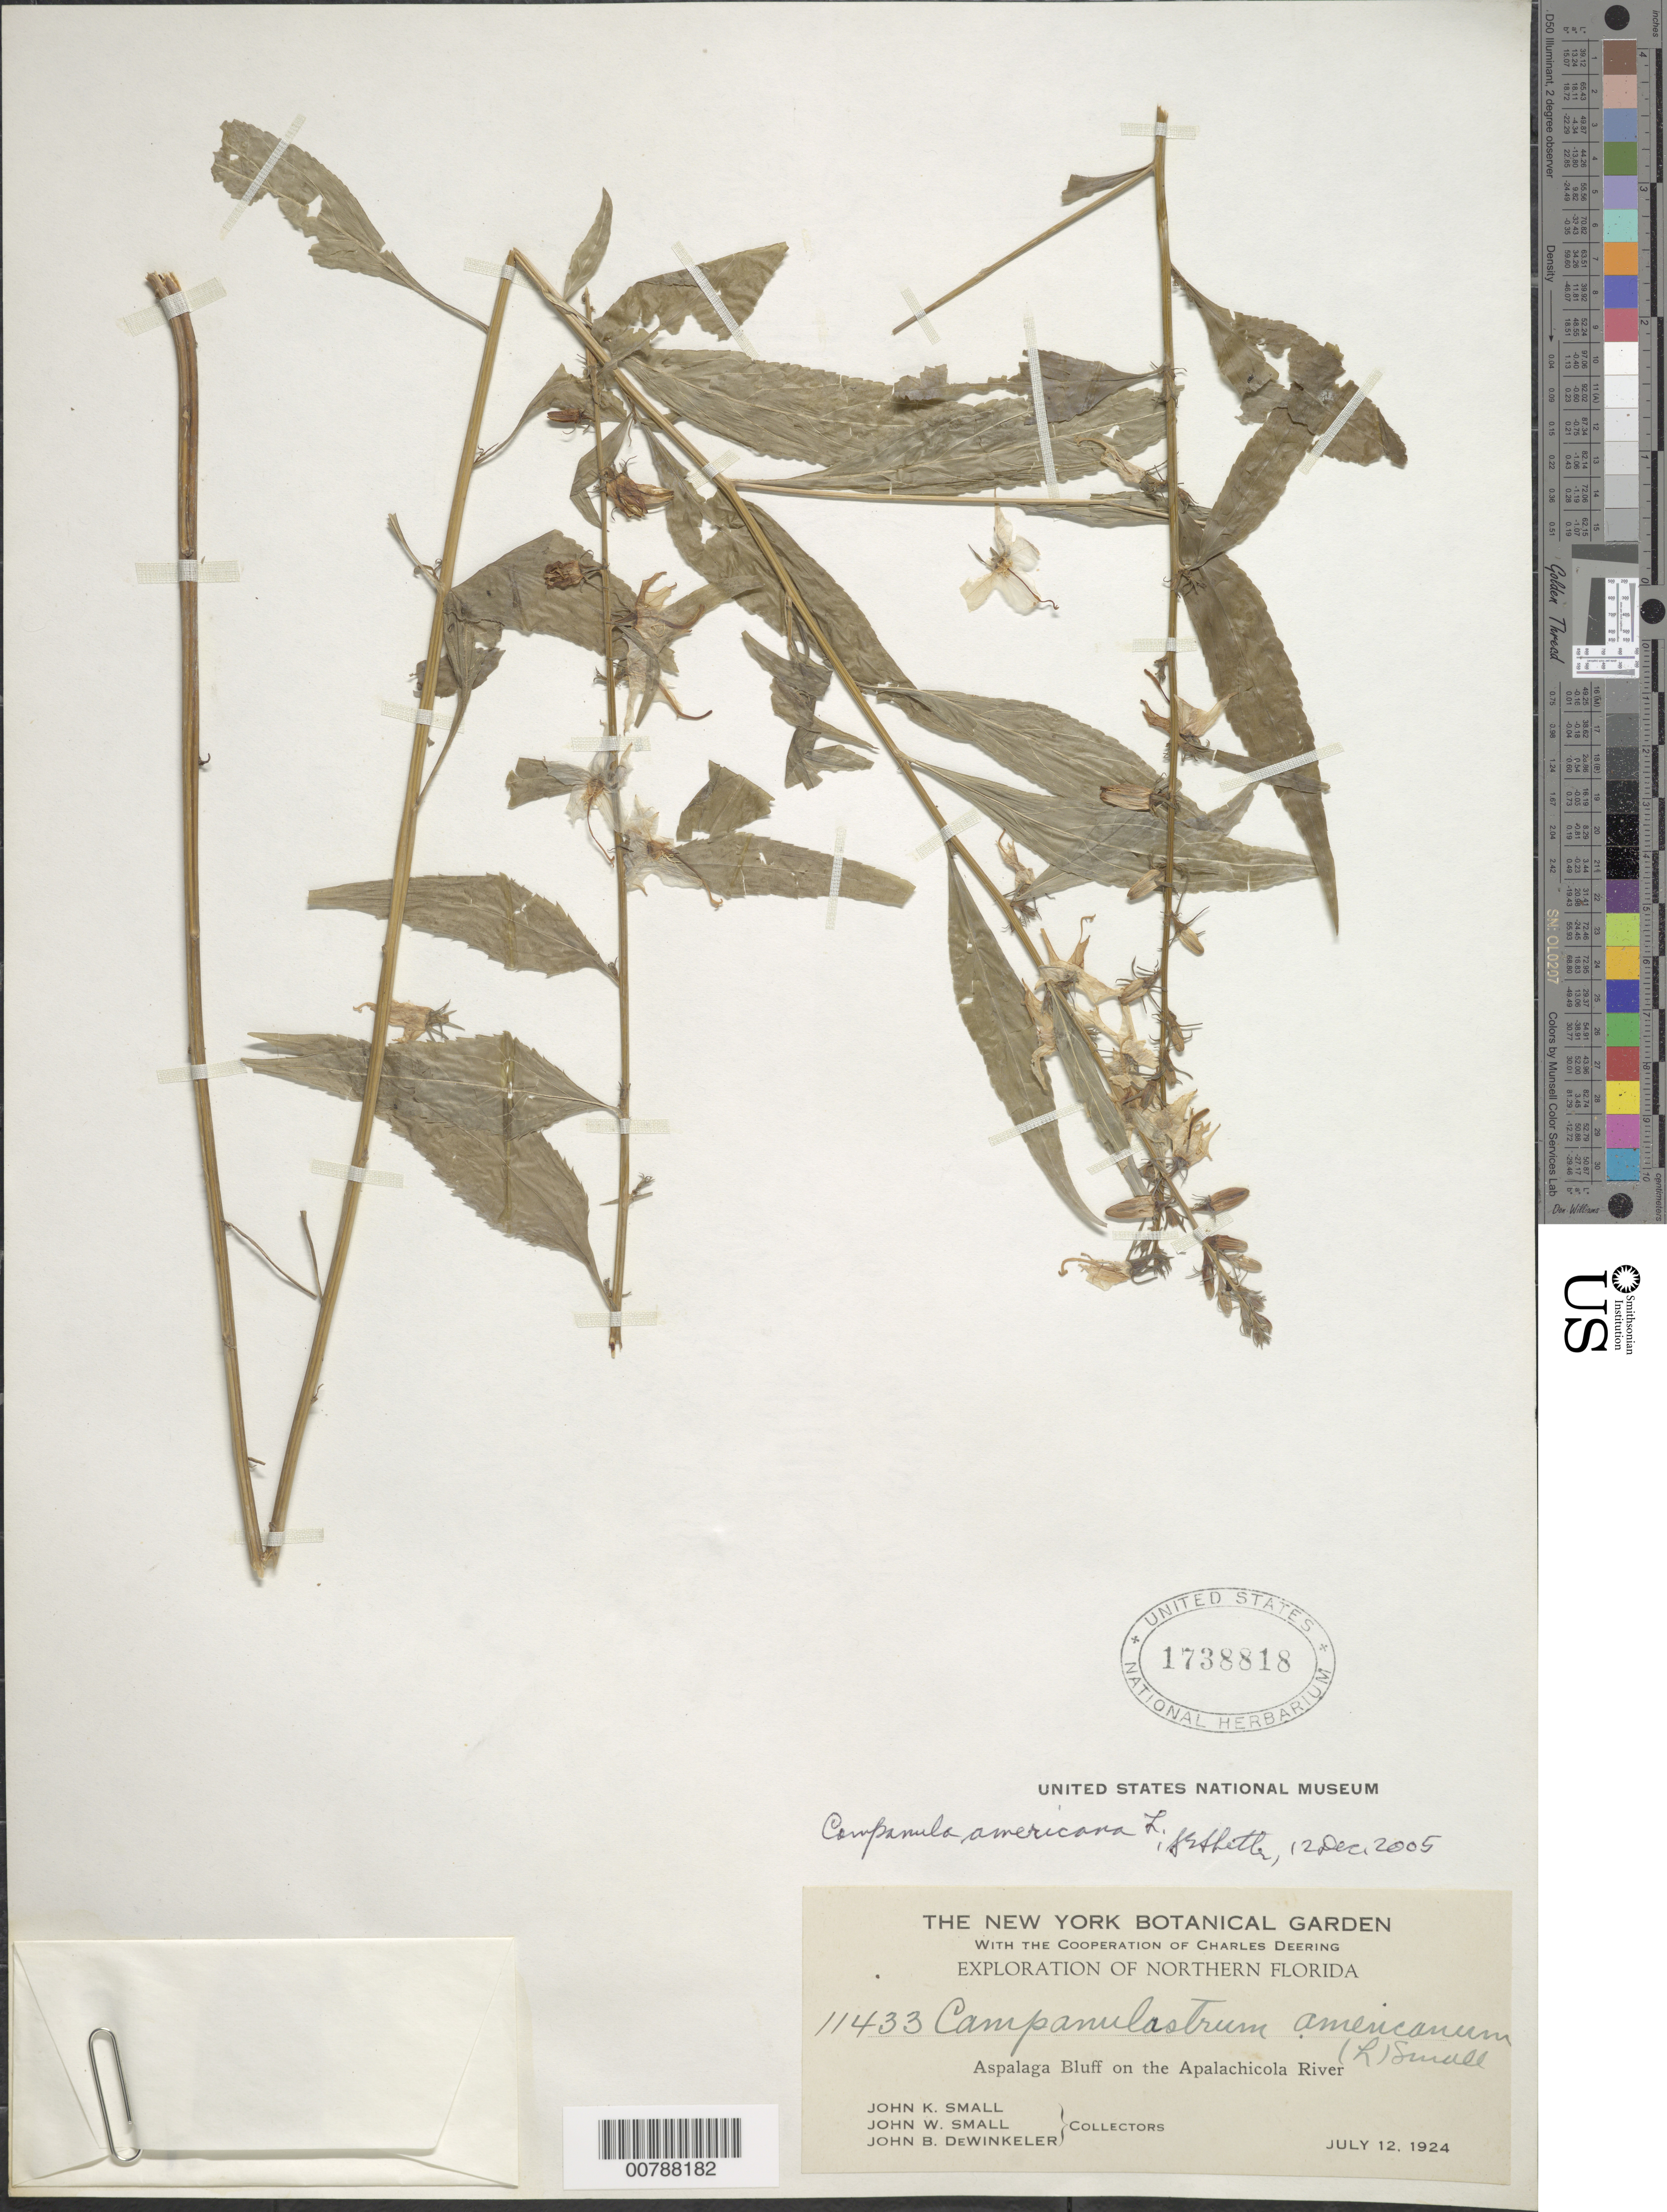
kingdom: Plantae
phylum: Tracheophyta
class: Magnoliopsida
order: Asterales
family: Campanulaceae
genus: Campanula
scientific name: Campanula americana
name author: L.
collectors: J. K. Small, J. Small & J. Dewinkeler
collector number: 11433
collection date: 1924-07-12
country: United States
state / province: Florida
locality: Aspalaga Bluff on the Apalachicola River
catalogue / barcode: US 1738818